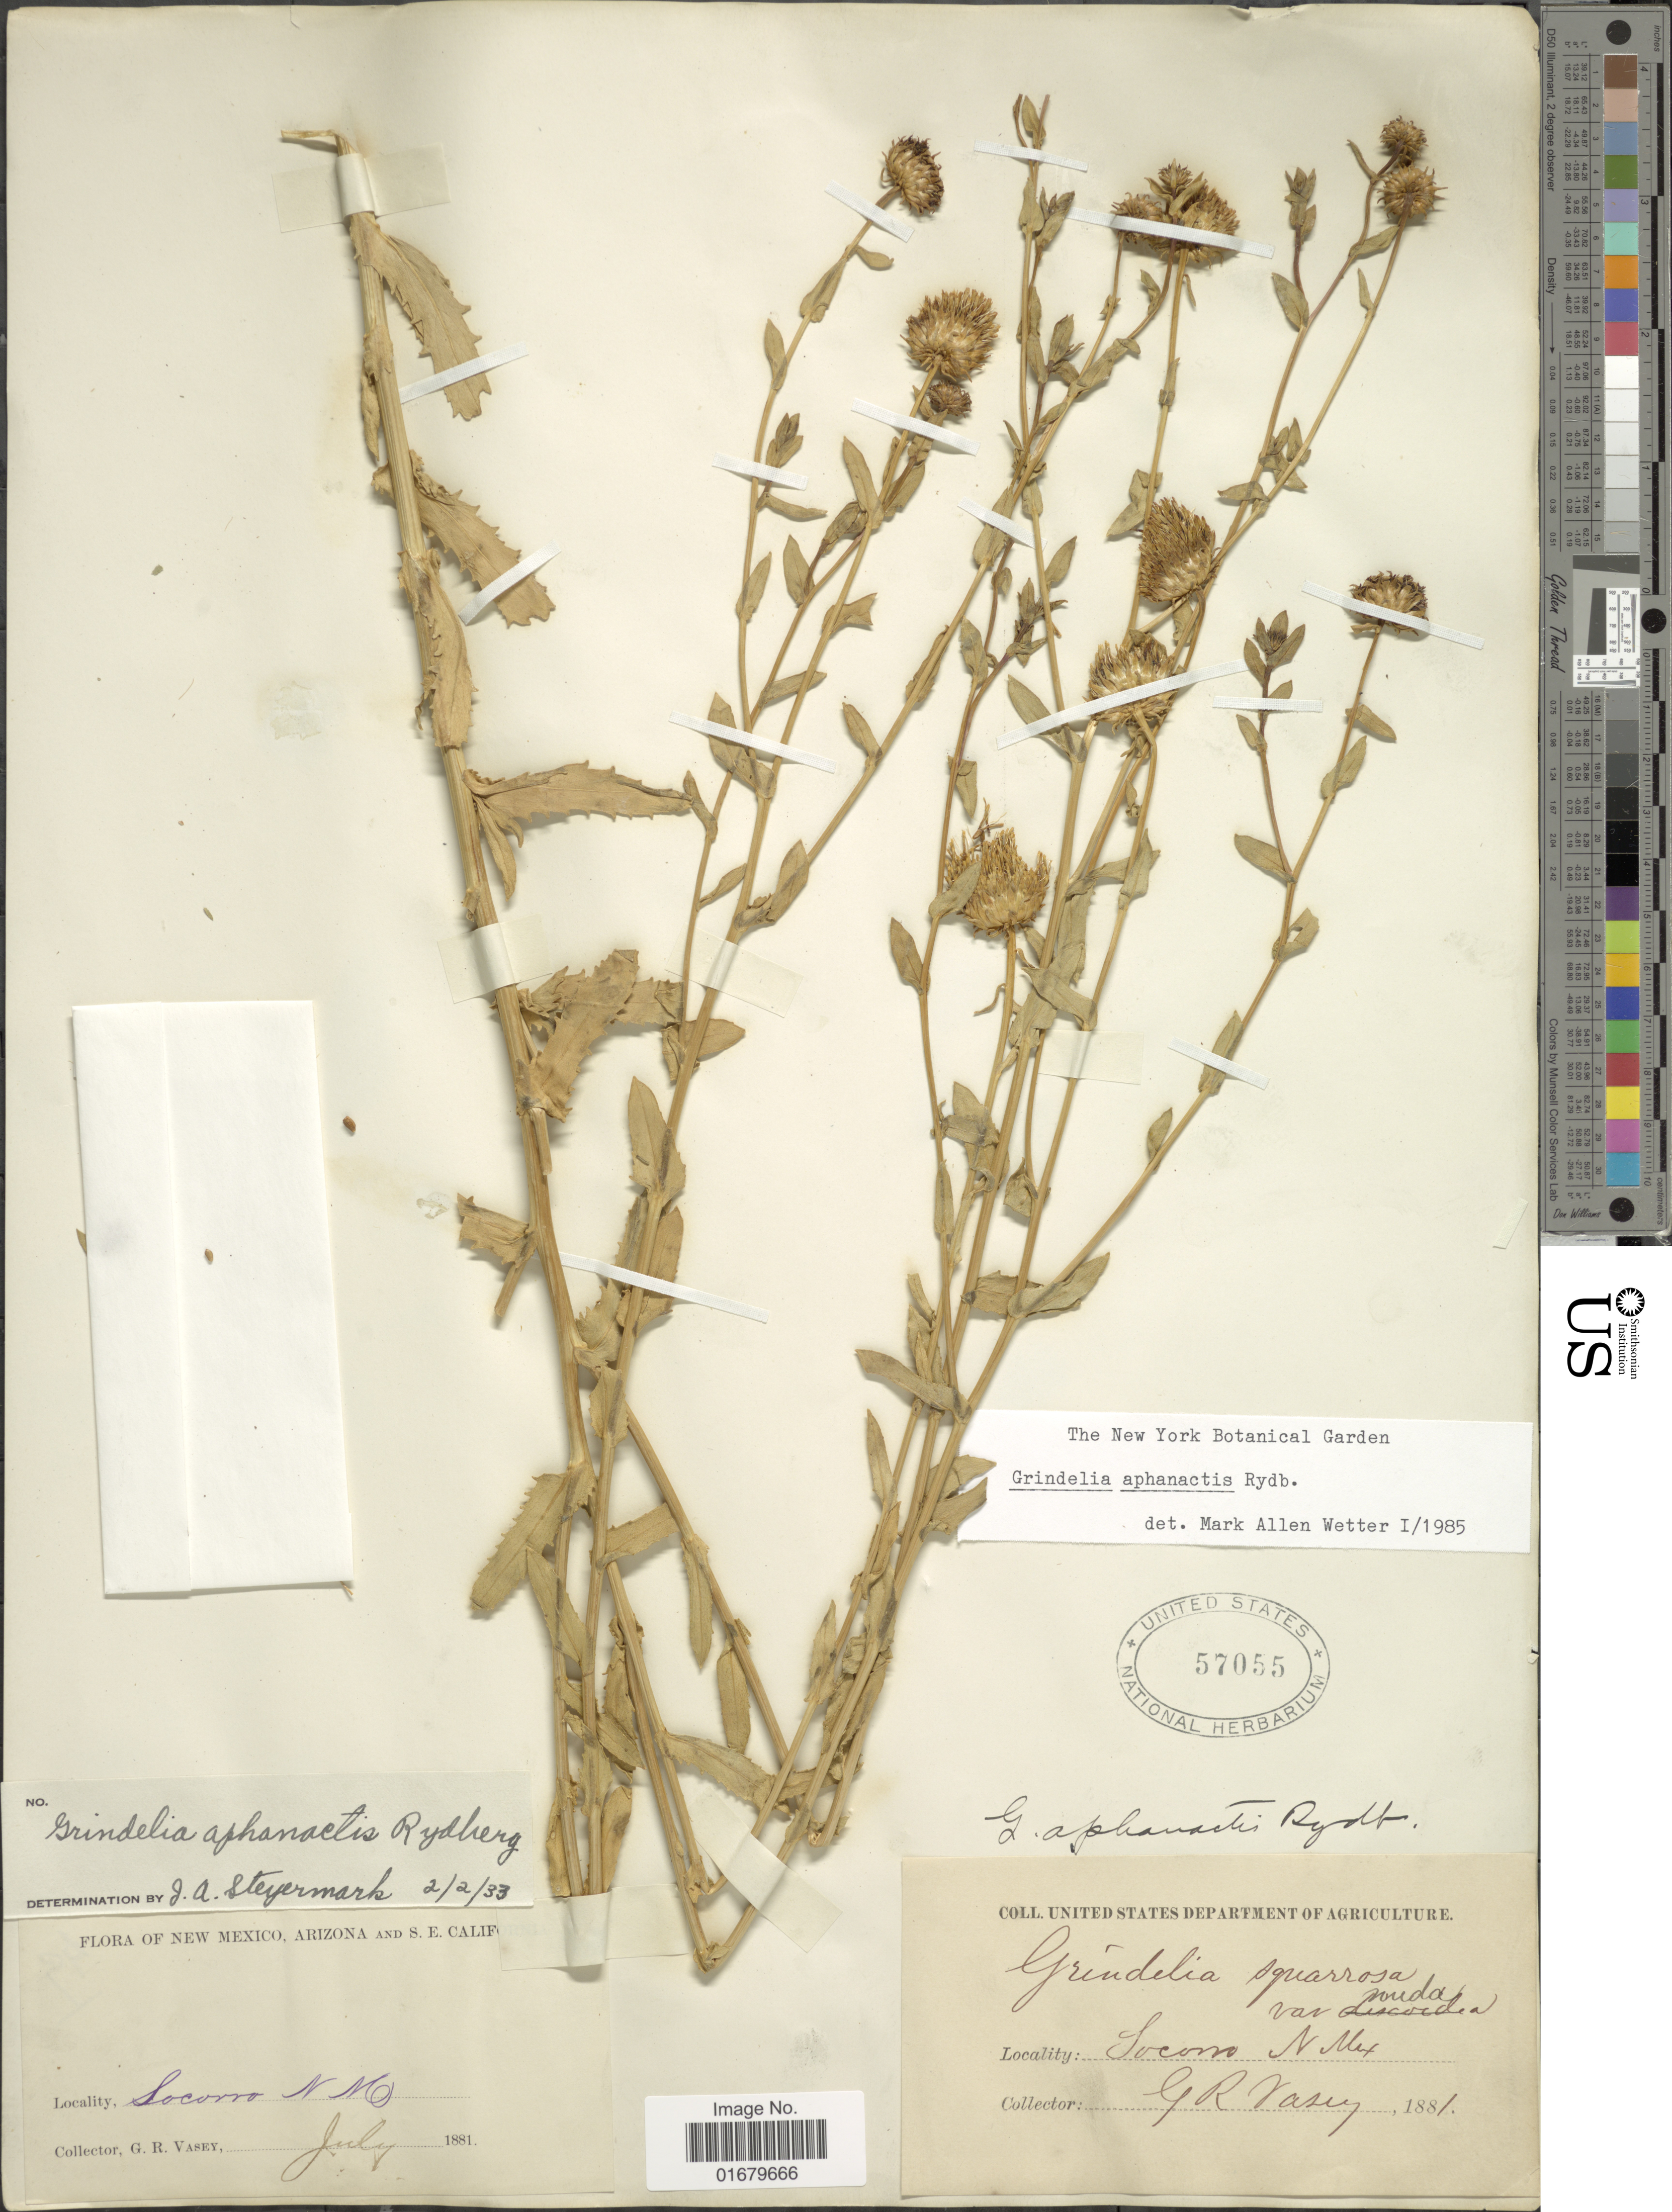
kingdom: Plantae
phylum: Tracheophyta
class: Magnoliopsida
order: Asterales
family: Asteraceae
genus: Grindelia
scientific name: Grindelia aphanactis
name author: Rydb.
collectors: G. R. Vasey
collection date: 1881-07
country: United States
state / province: New Mexico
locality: Socorro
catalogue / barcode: US 57055